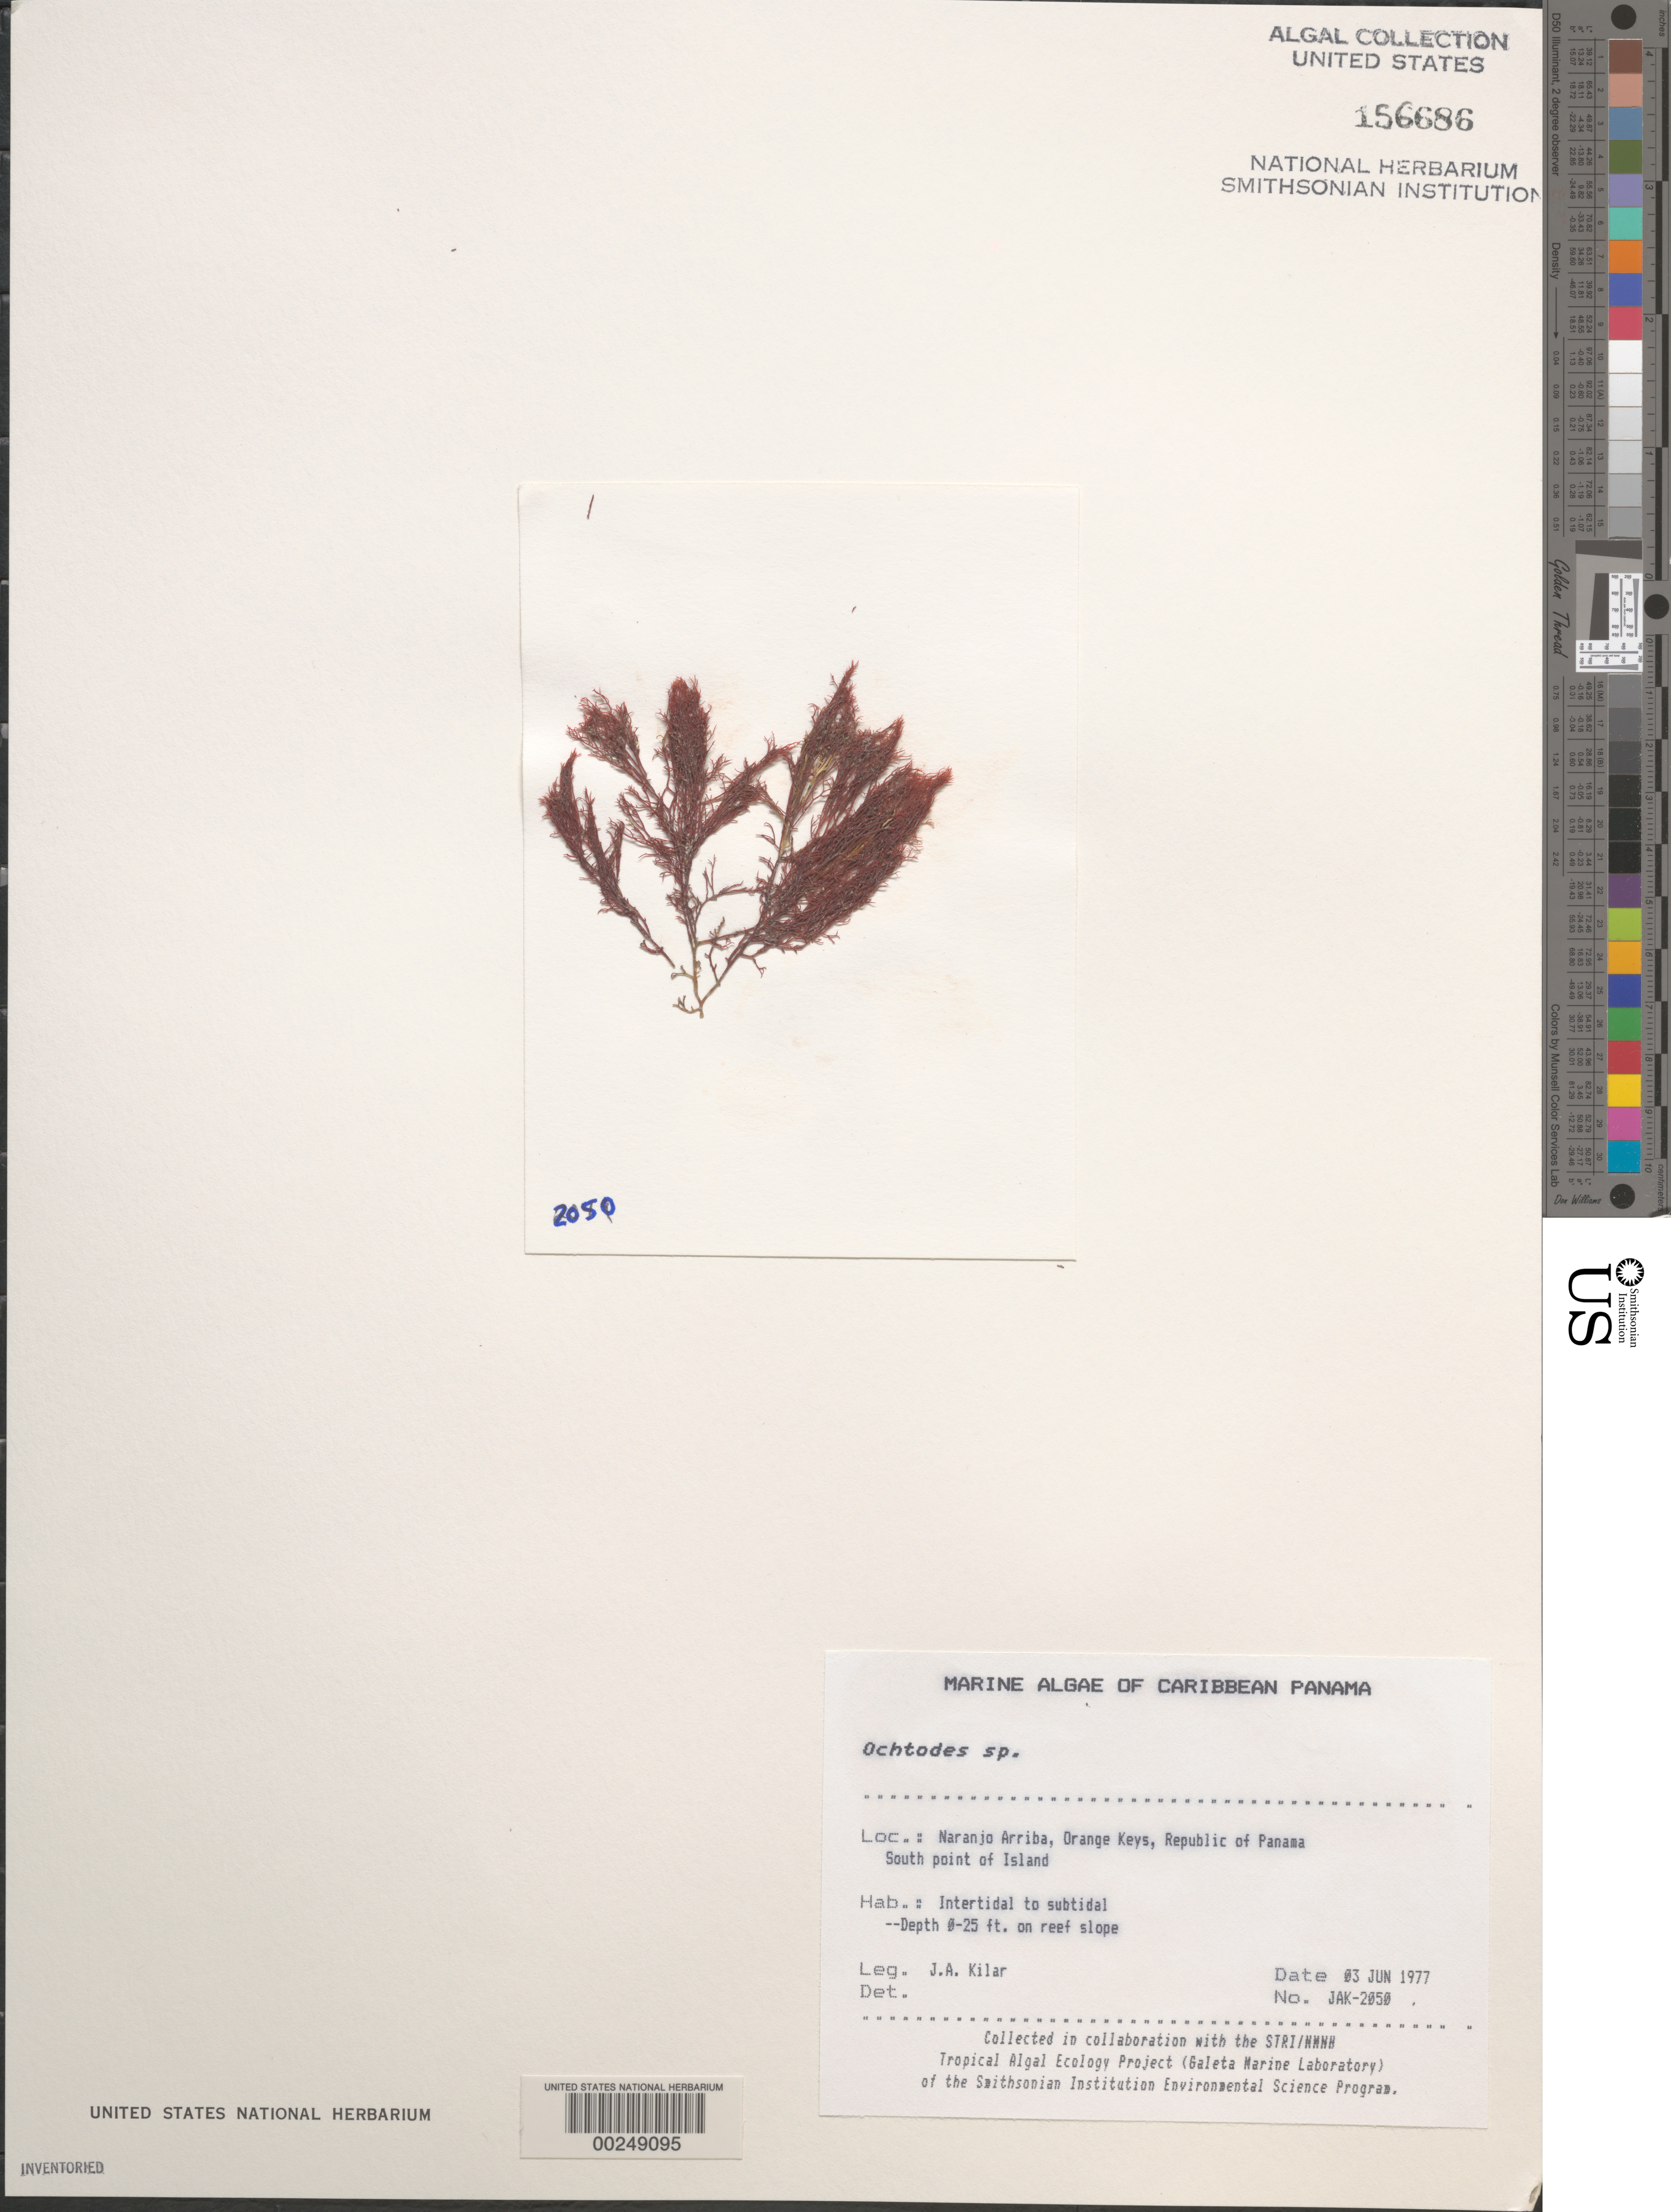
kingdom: Plantae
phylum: Rhodophyta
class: Florideophyceae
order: Gigartinales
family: Rhizophyllidaceae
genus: Ochtodes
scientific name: Ochtodes sp.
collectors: J. A. Kilar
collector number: JAK-2050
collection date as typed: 03 Jun 1977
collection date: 1977-06-03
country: Panama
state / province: Colón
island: Naranjo Arriba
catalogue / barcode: US 156686